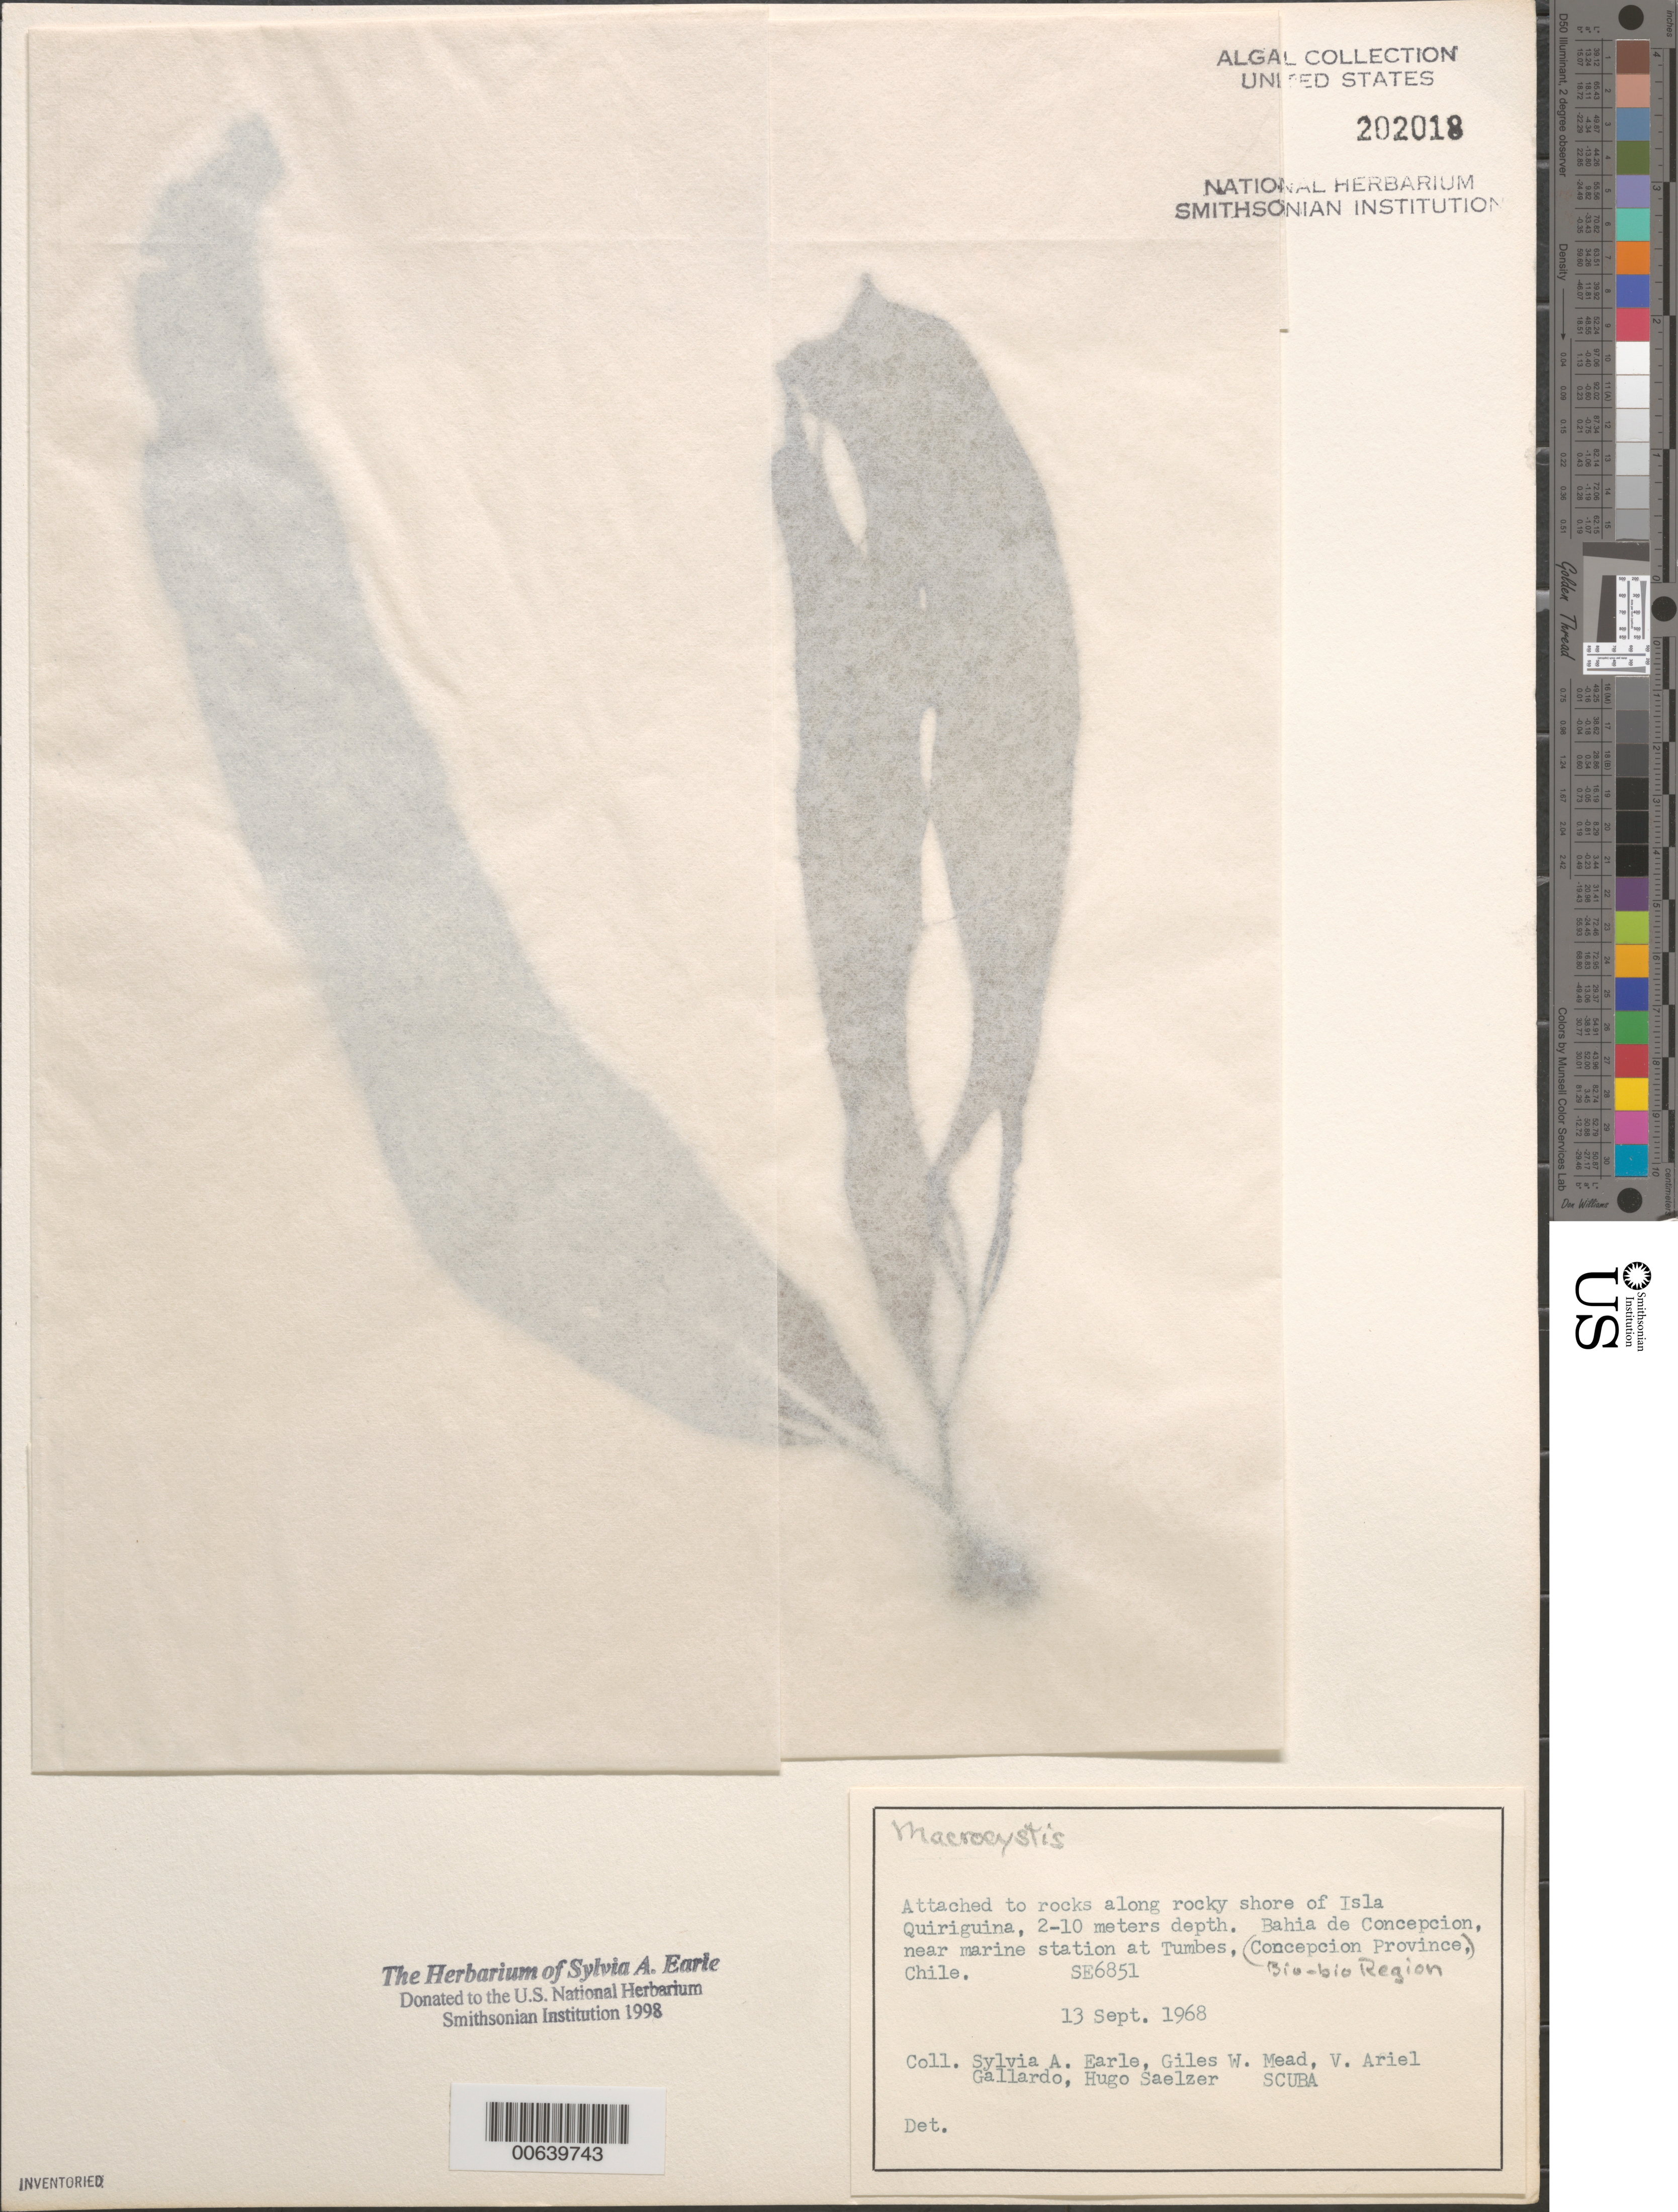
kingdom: Chromista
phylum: Ochrophyta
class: Phaeophyceae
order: Laminariales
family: Laminariaceae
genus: Macrocystis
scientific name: Macrocystis sp.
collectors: S. A. Earle, G. W. Mead, V. Gallardo & H. Saelzer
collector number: SE 6851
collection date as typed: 13 Sep 1968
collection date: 1968-09-13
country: Chile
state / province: Bio-Bío (VIII)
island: Isla Quiriquina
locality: Bahía de Concepción, near marine station at Tumbes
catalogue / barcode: US 202018